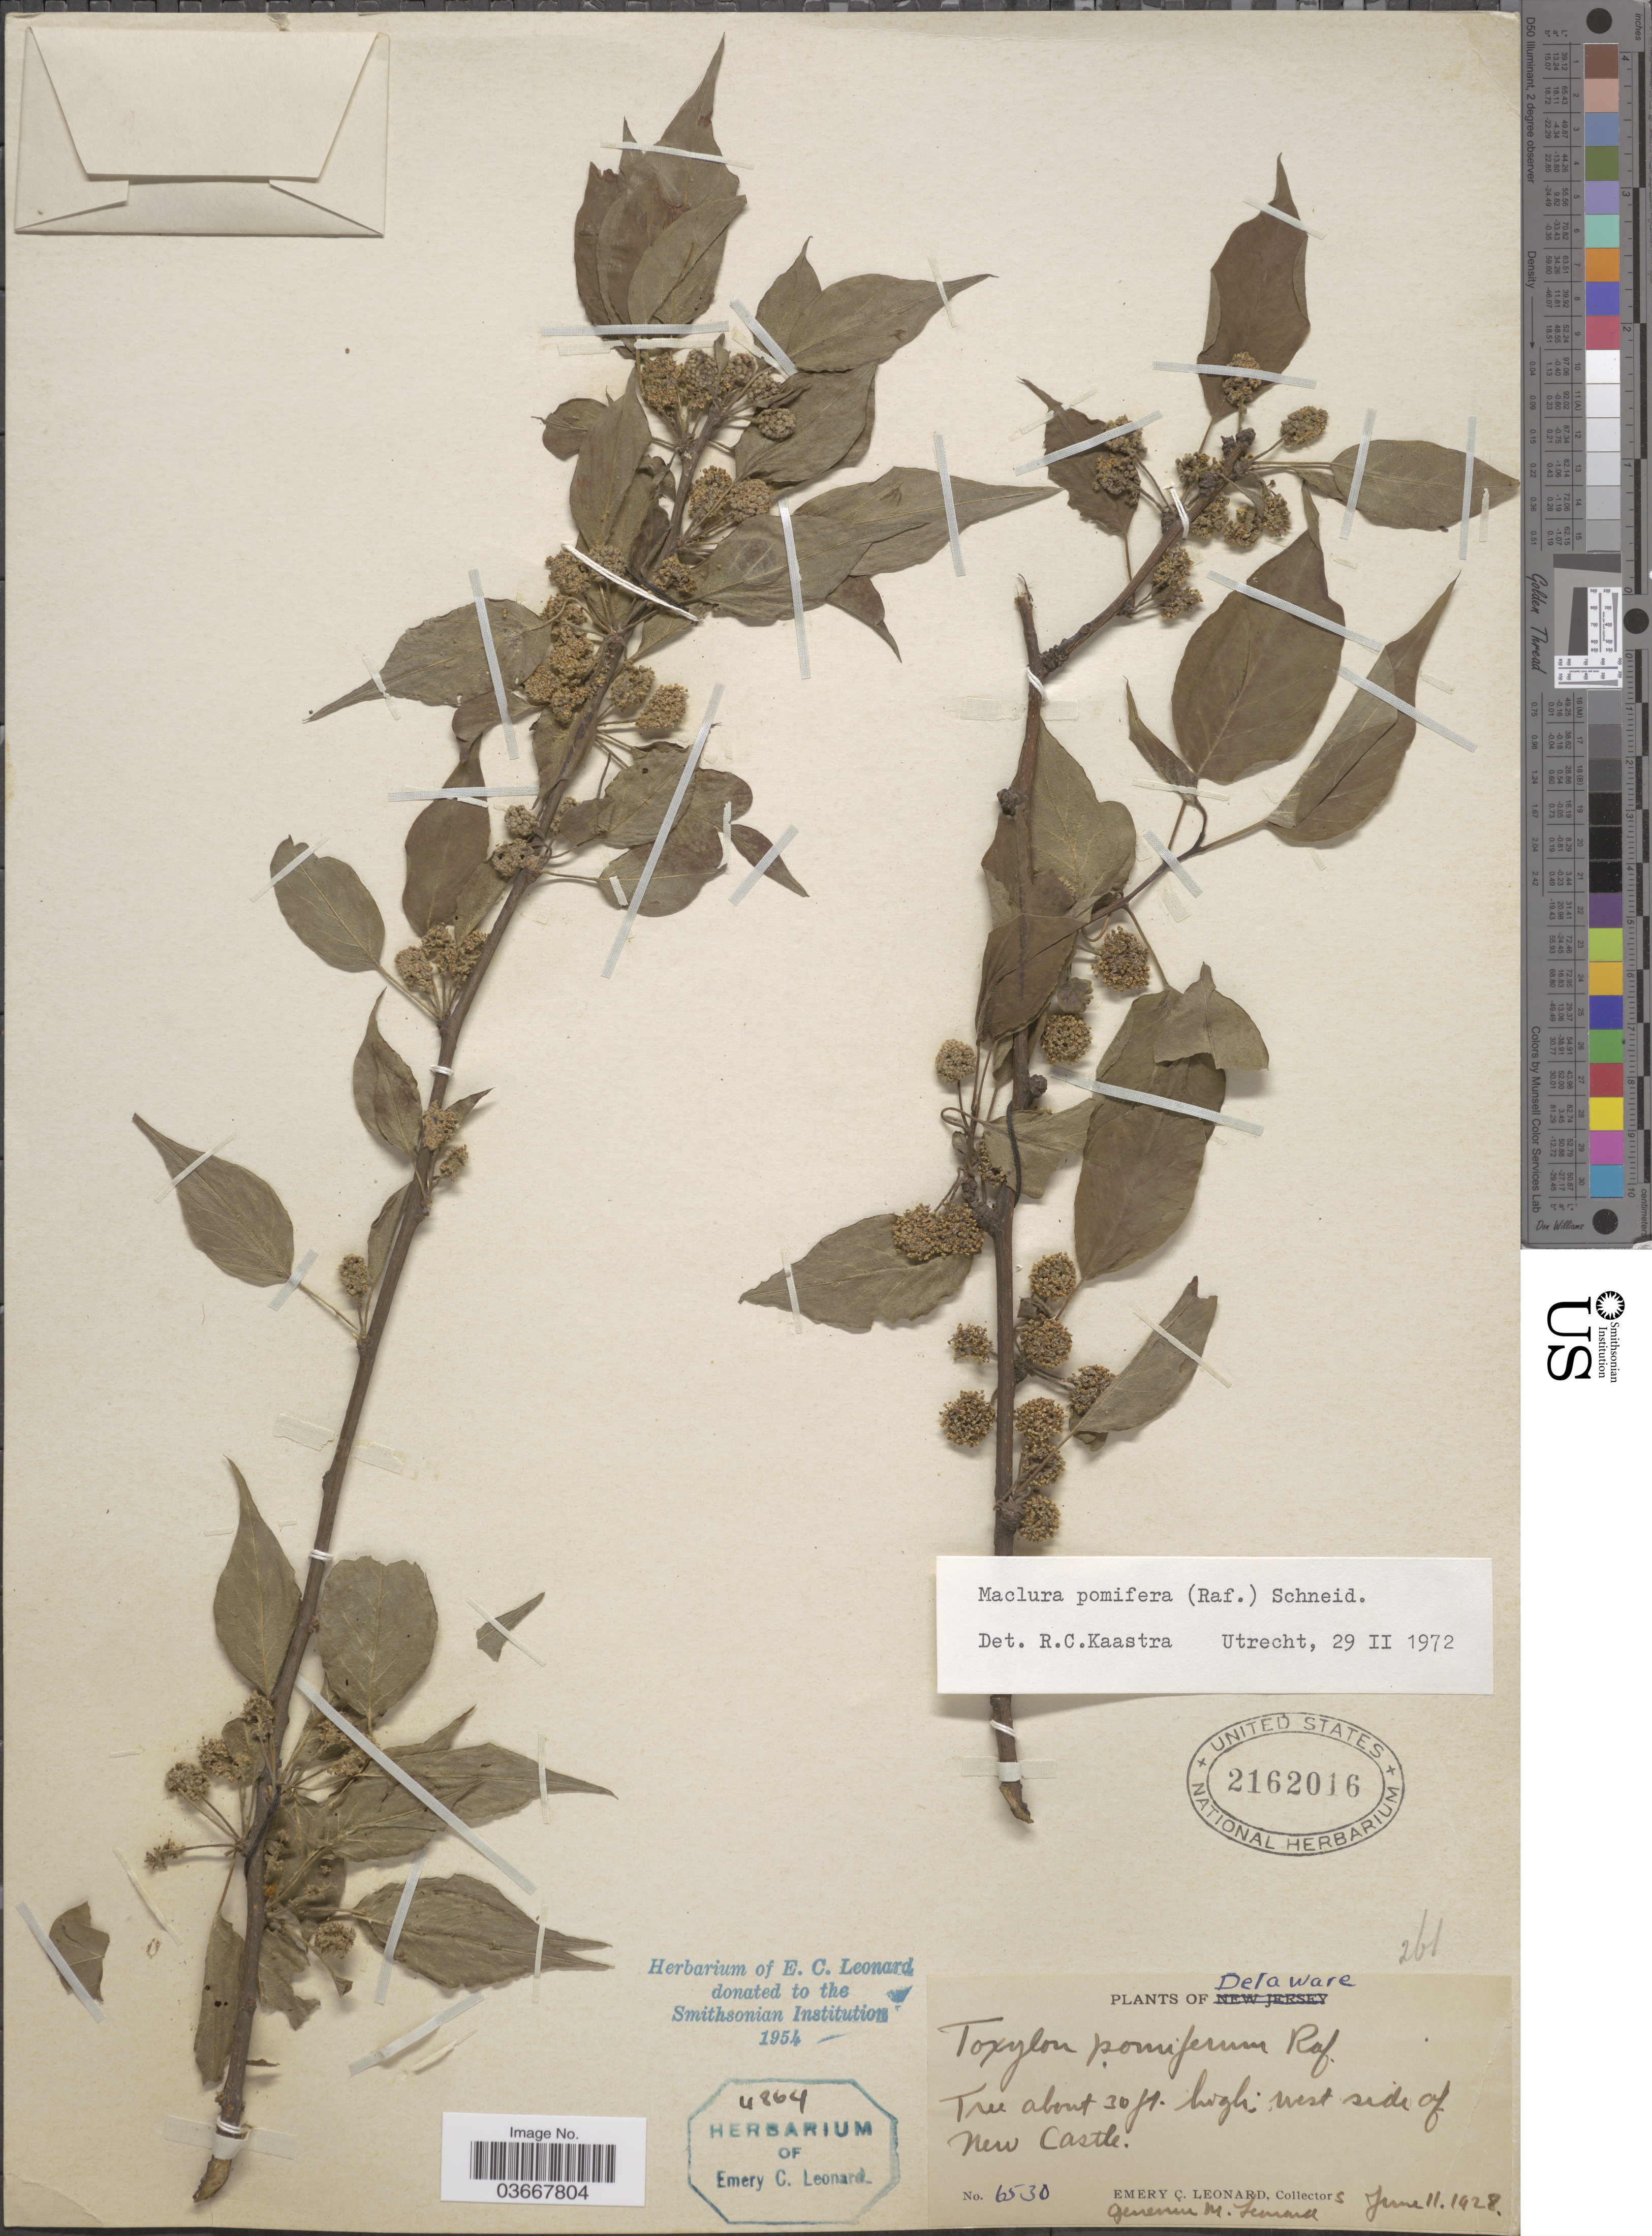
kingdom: Plantae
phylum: Tracheophyta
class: Magnoliopsida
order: Rosales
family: Moraceae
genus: Maclura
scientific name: Maclura pomifera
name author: (Raf.) C.K. Schneid.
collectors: E. C. Leonard & G. M. Leonard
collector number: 6530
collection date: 1928-06-11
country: United States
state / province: Delaware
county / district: New Castle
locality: West side of New Castle.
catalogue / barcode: US 2162016